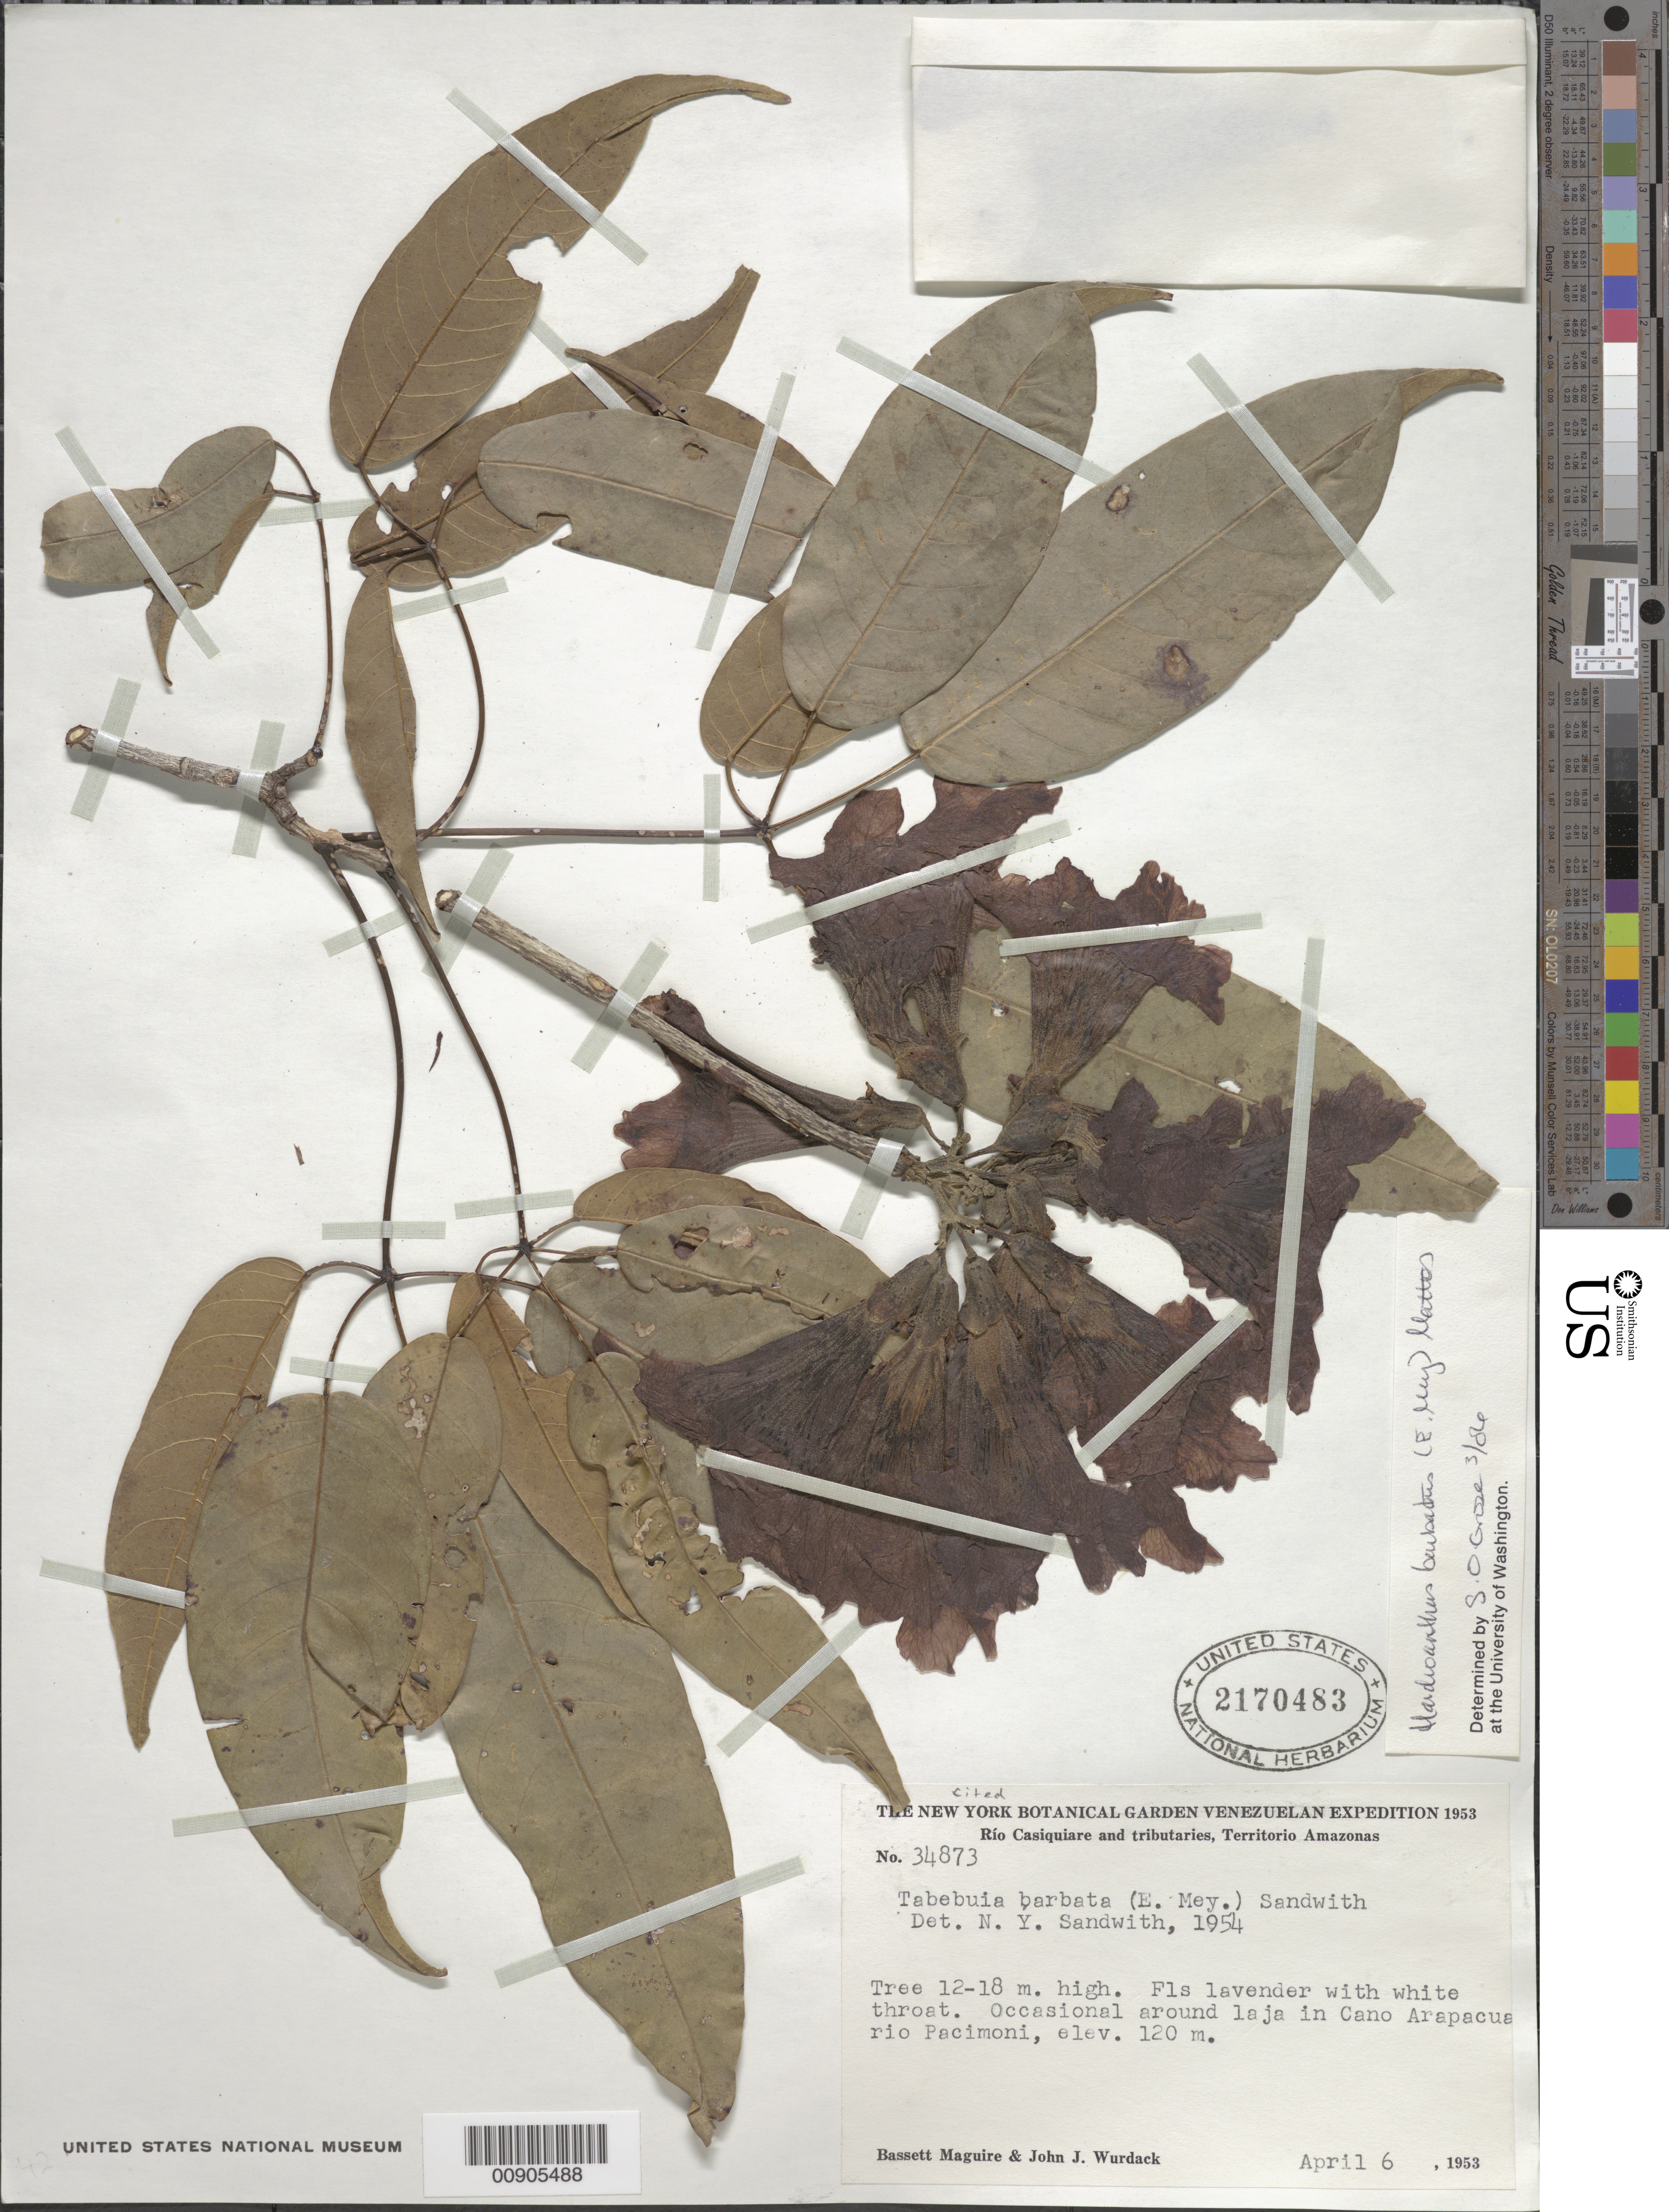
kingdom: Plantae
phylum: Tracheophyta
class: Magnoliopsida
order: Lamiales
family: Bignoniaceae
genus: Handroanthus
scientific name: Handroanthus barbatus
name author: (E. Mey.) Mattos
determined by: Grose, S. O.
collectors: B. Maguire & J. J. Wurdack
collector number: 34873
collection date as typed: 6-Apr-53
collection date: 1953-04-06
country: Venezuela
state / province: Amazonas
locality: Río Pacimoni, Caño Arapacua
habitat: Around laja in caño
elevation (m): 120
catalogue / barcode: US 2170483